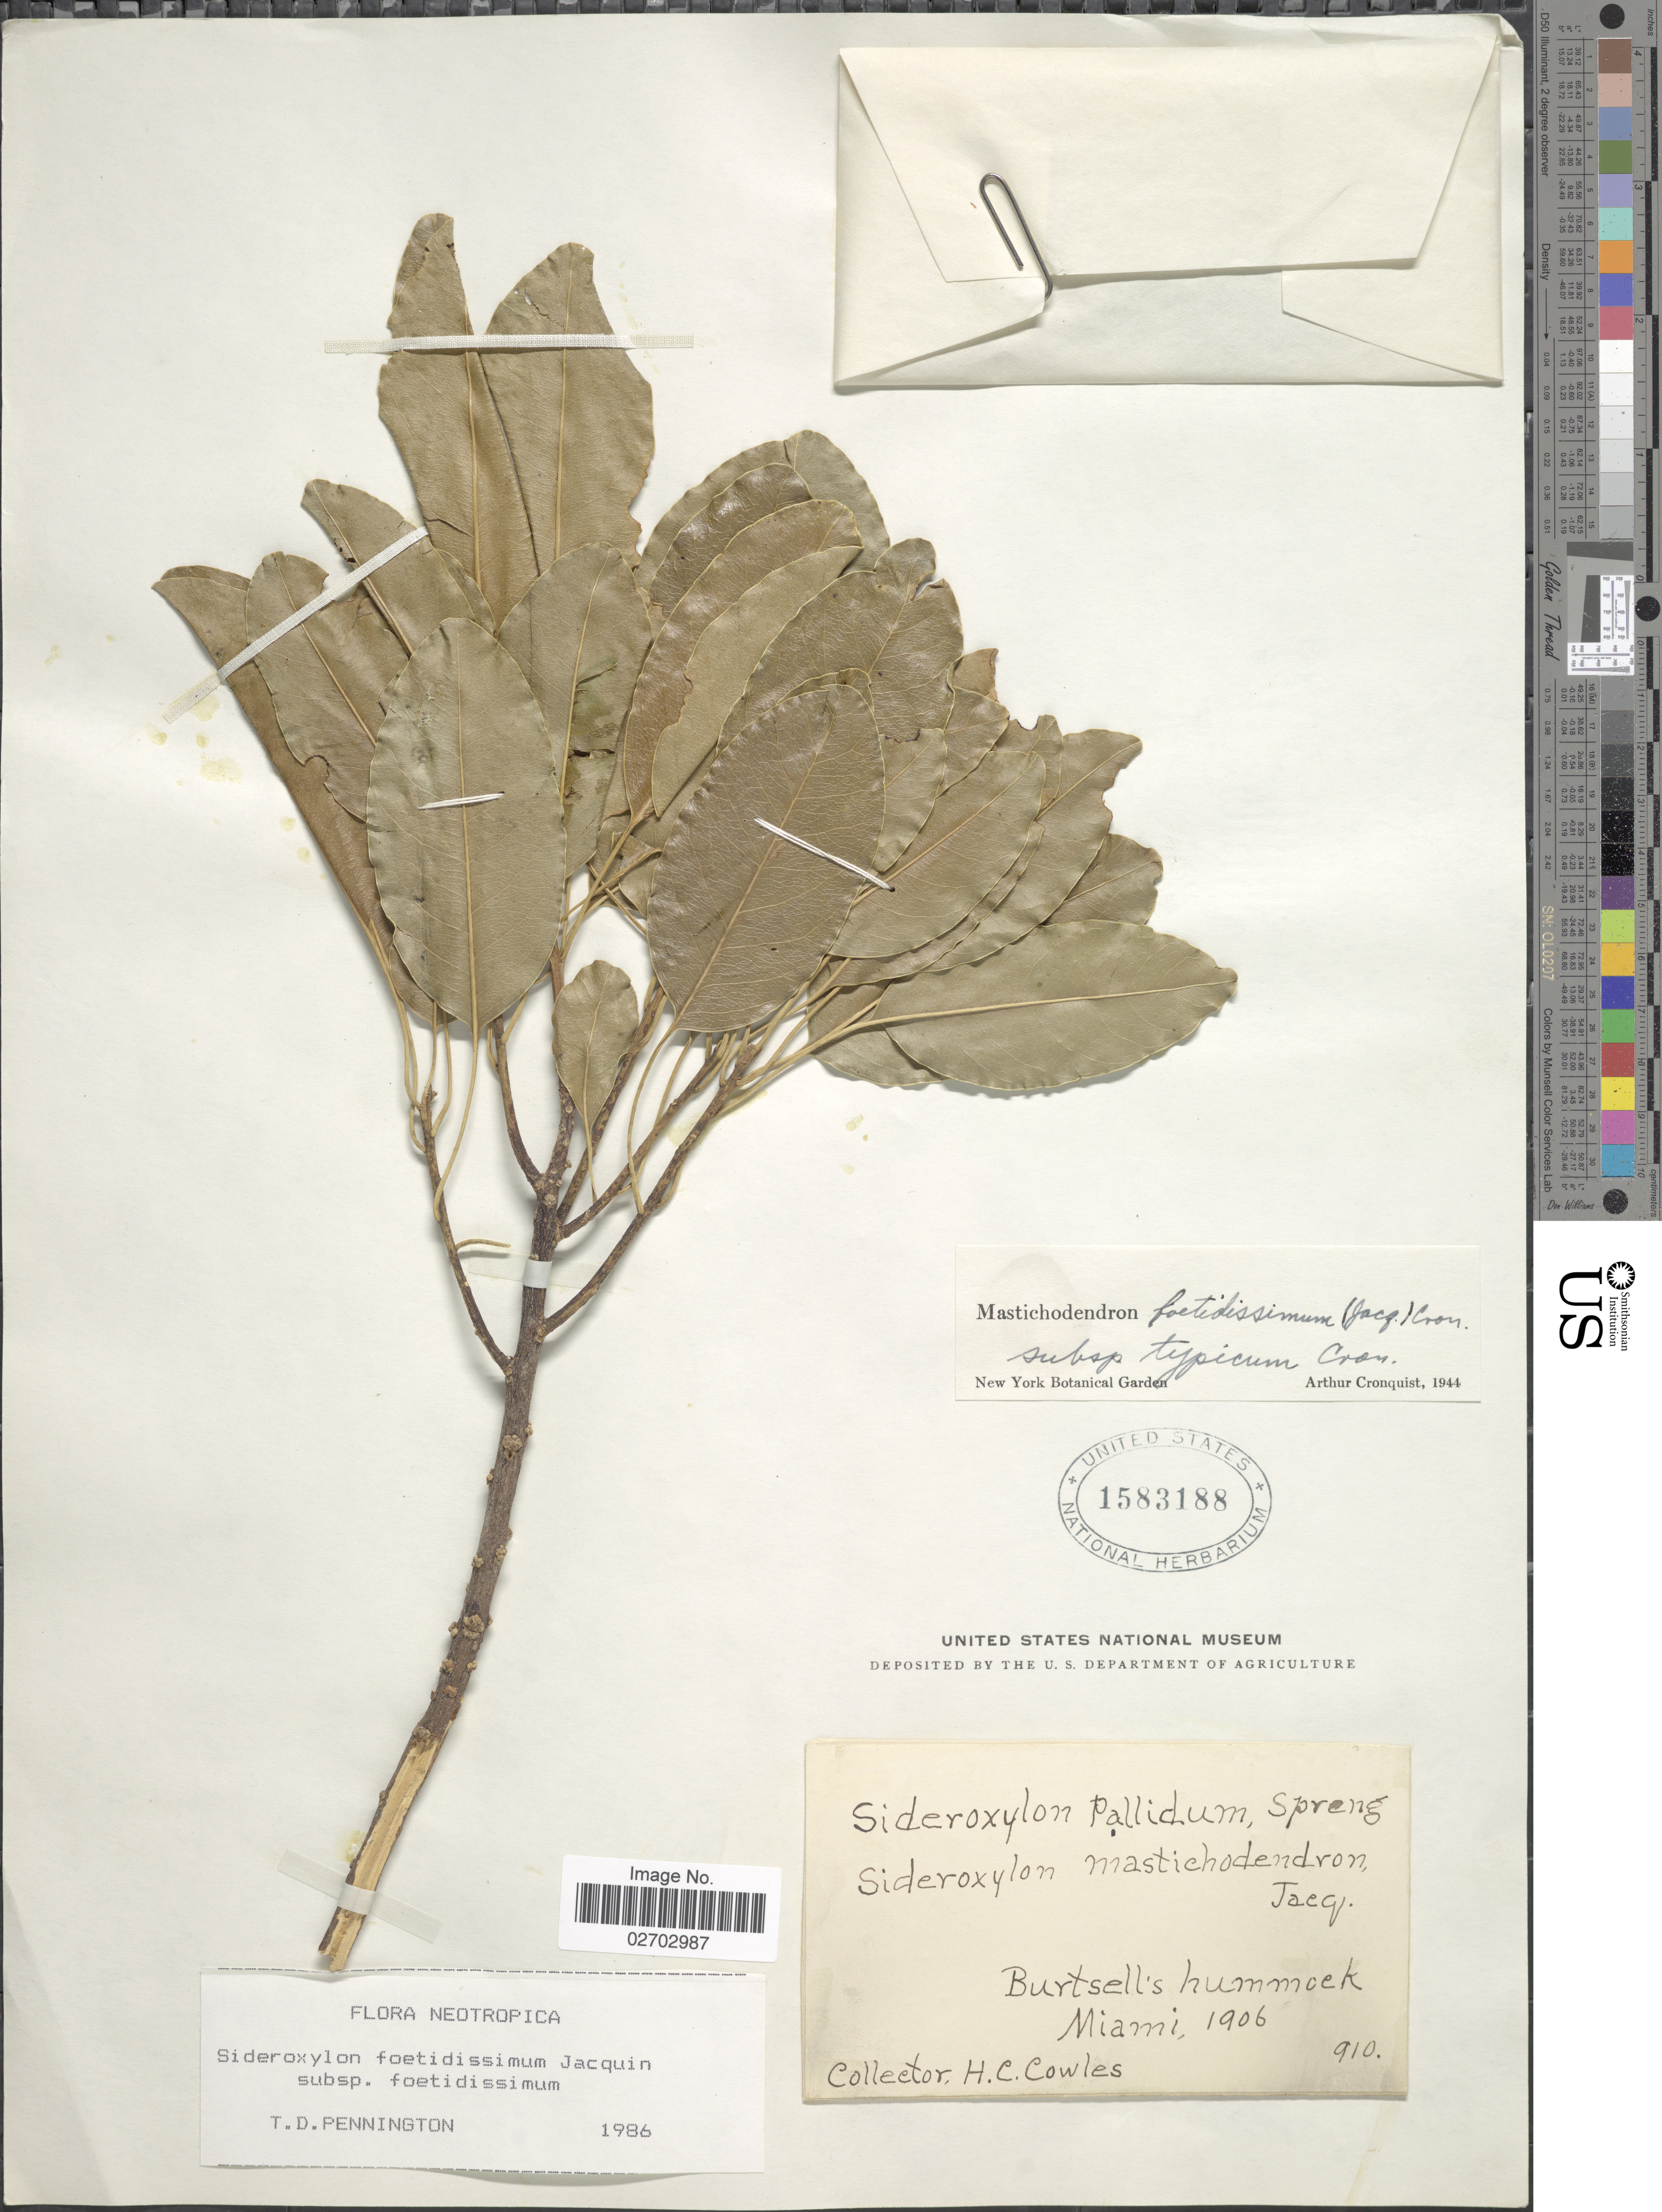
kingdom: Plantae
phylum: Tracheophyta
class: Magnoliopsida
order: Ericales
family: Sapotaceae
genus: Sideroxylon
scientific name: Sideroxylon foetidissimum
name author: Jacq.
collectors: H. Cowles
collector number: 910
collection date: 1906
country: United States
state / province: Florida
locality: Burtsell's hummock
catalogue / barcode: US 1583188